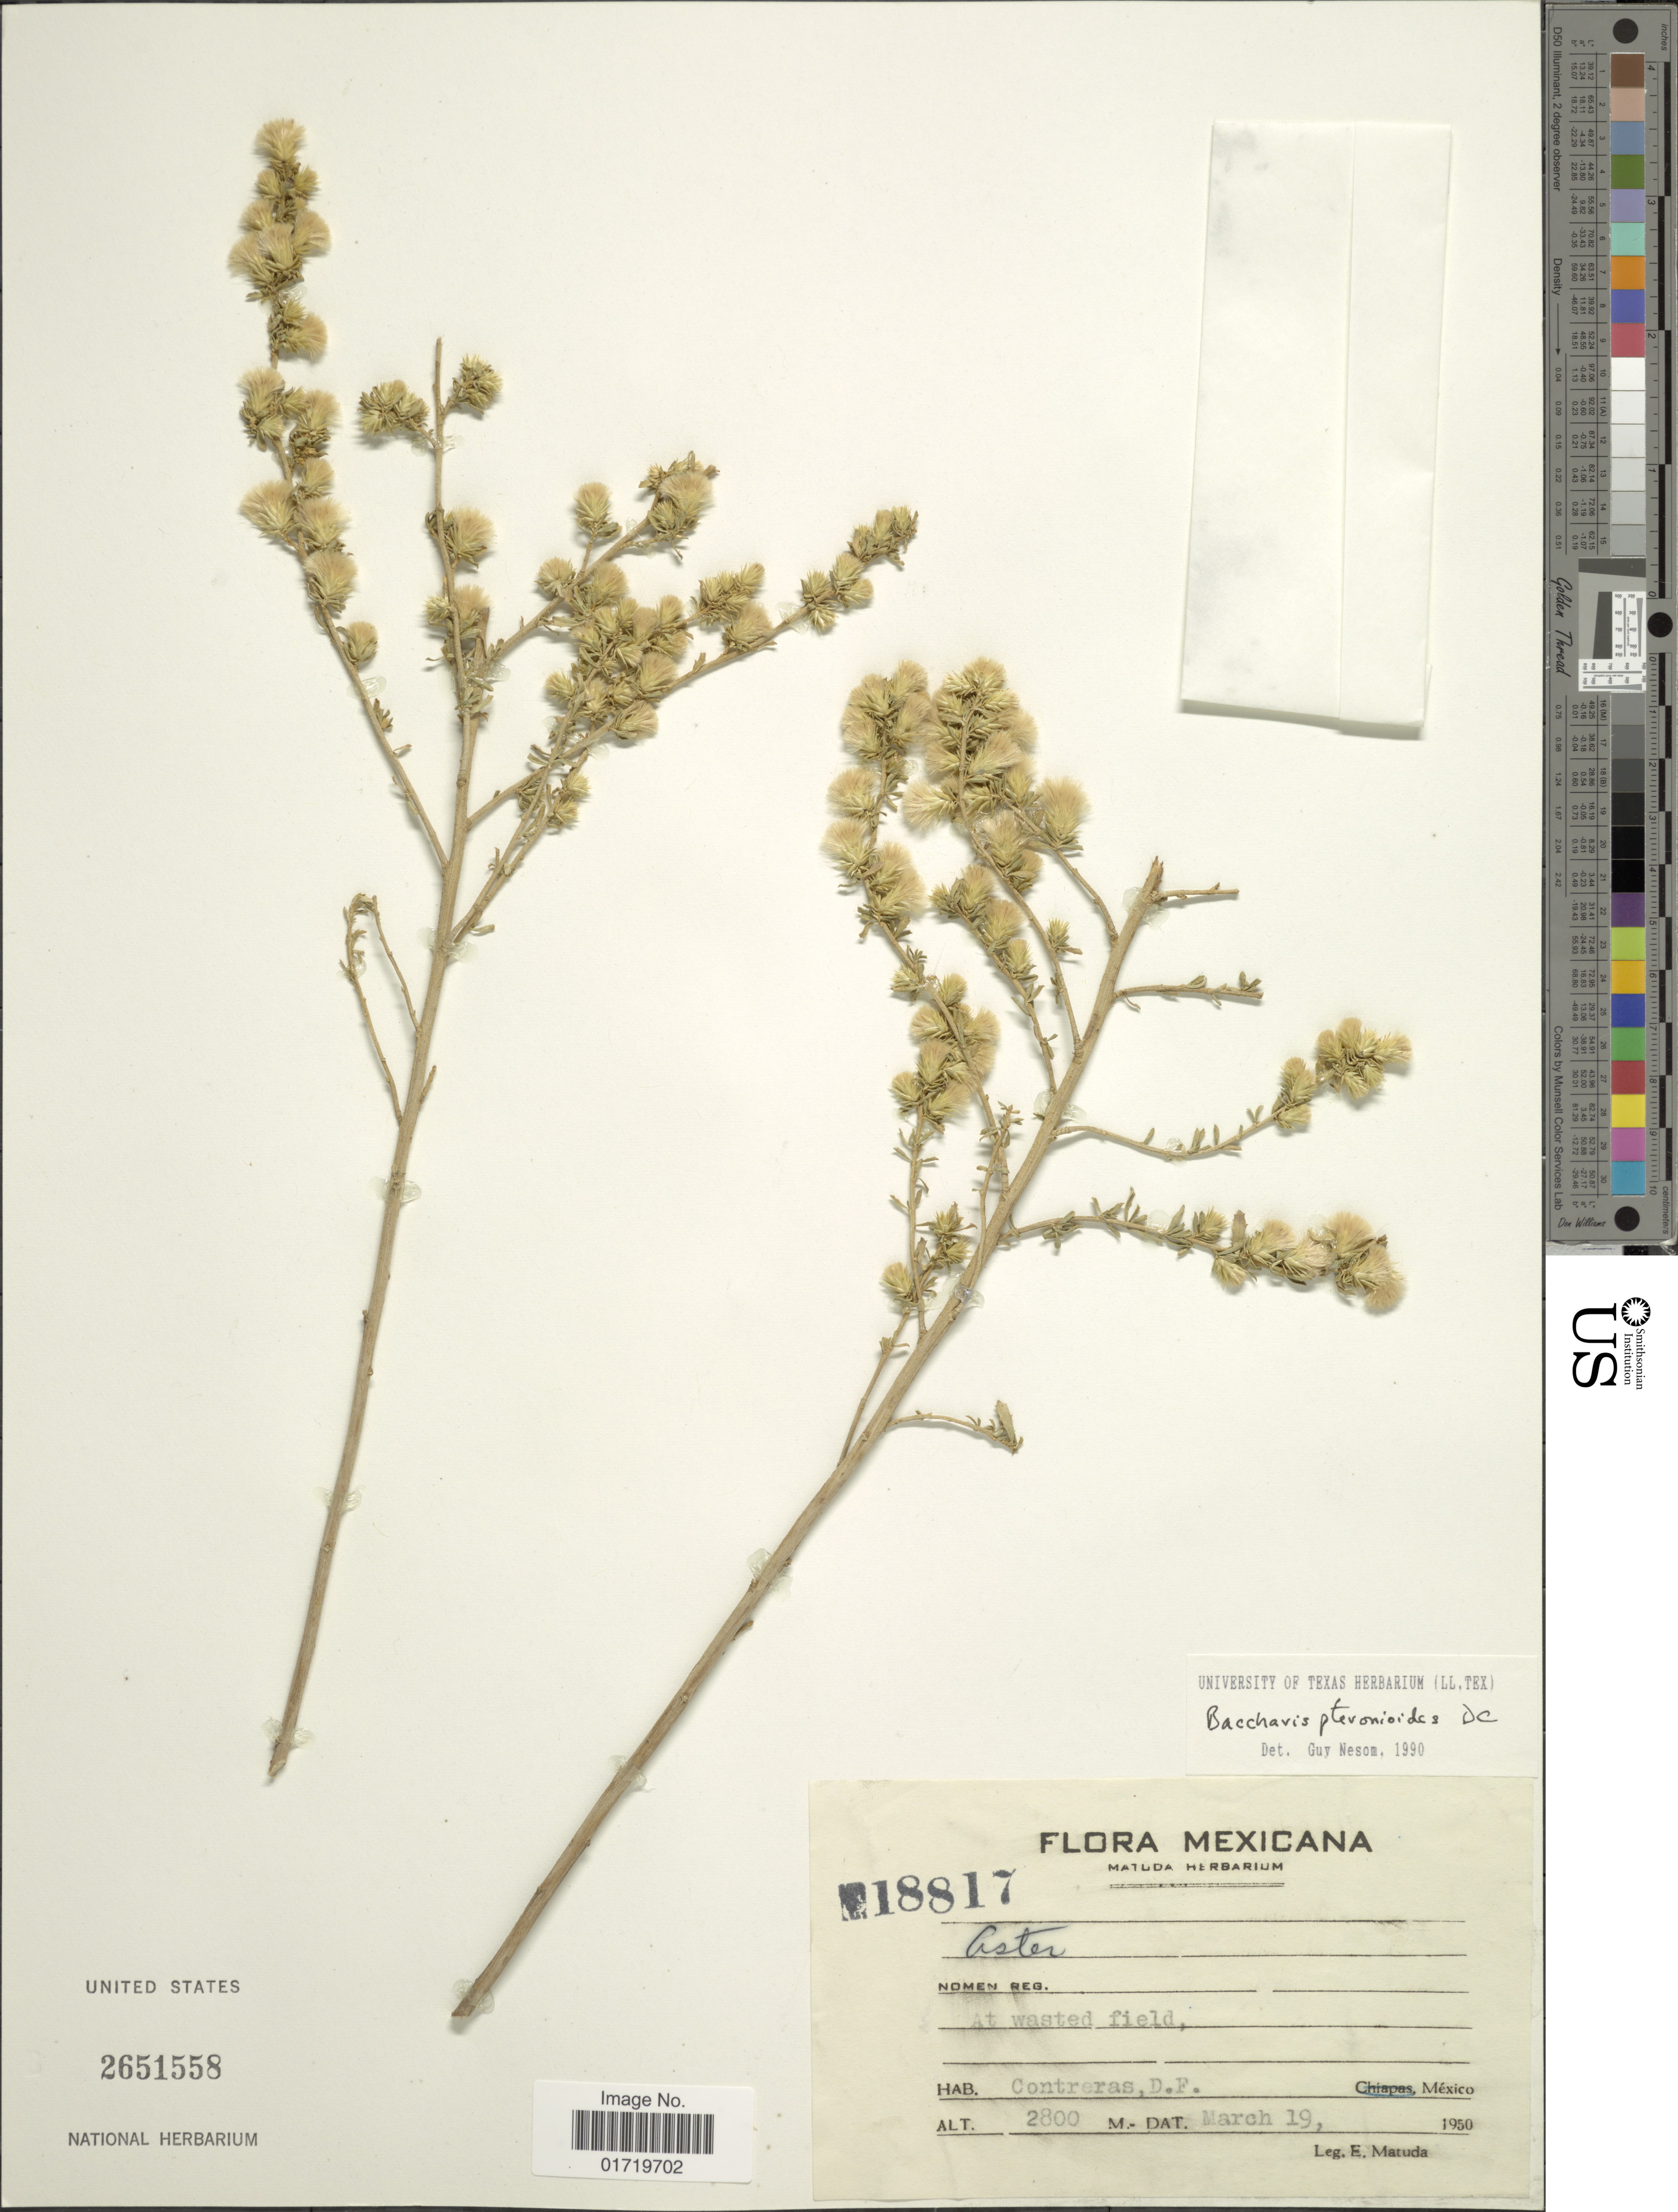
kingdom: Plantae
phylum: Tracheophyta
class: Magnoliopsida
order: Asterales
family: Asteraceae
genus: Baccharis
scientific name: Baccharis pteronioides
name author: DC.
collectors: E. Matuda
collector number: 18817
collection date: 1950-03-19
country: Mexico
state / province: Distrito Federal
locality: Contreras, D. F.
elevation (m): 2800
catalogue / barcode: US 2651558